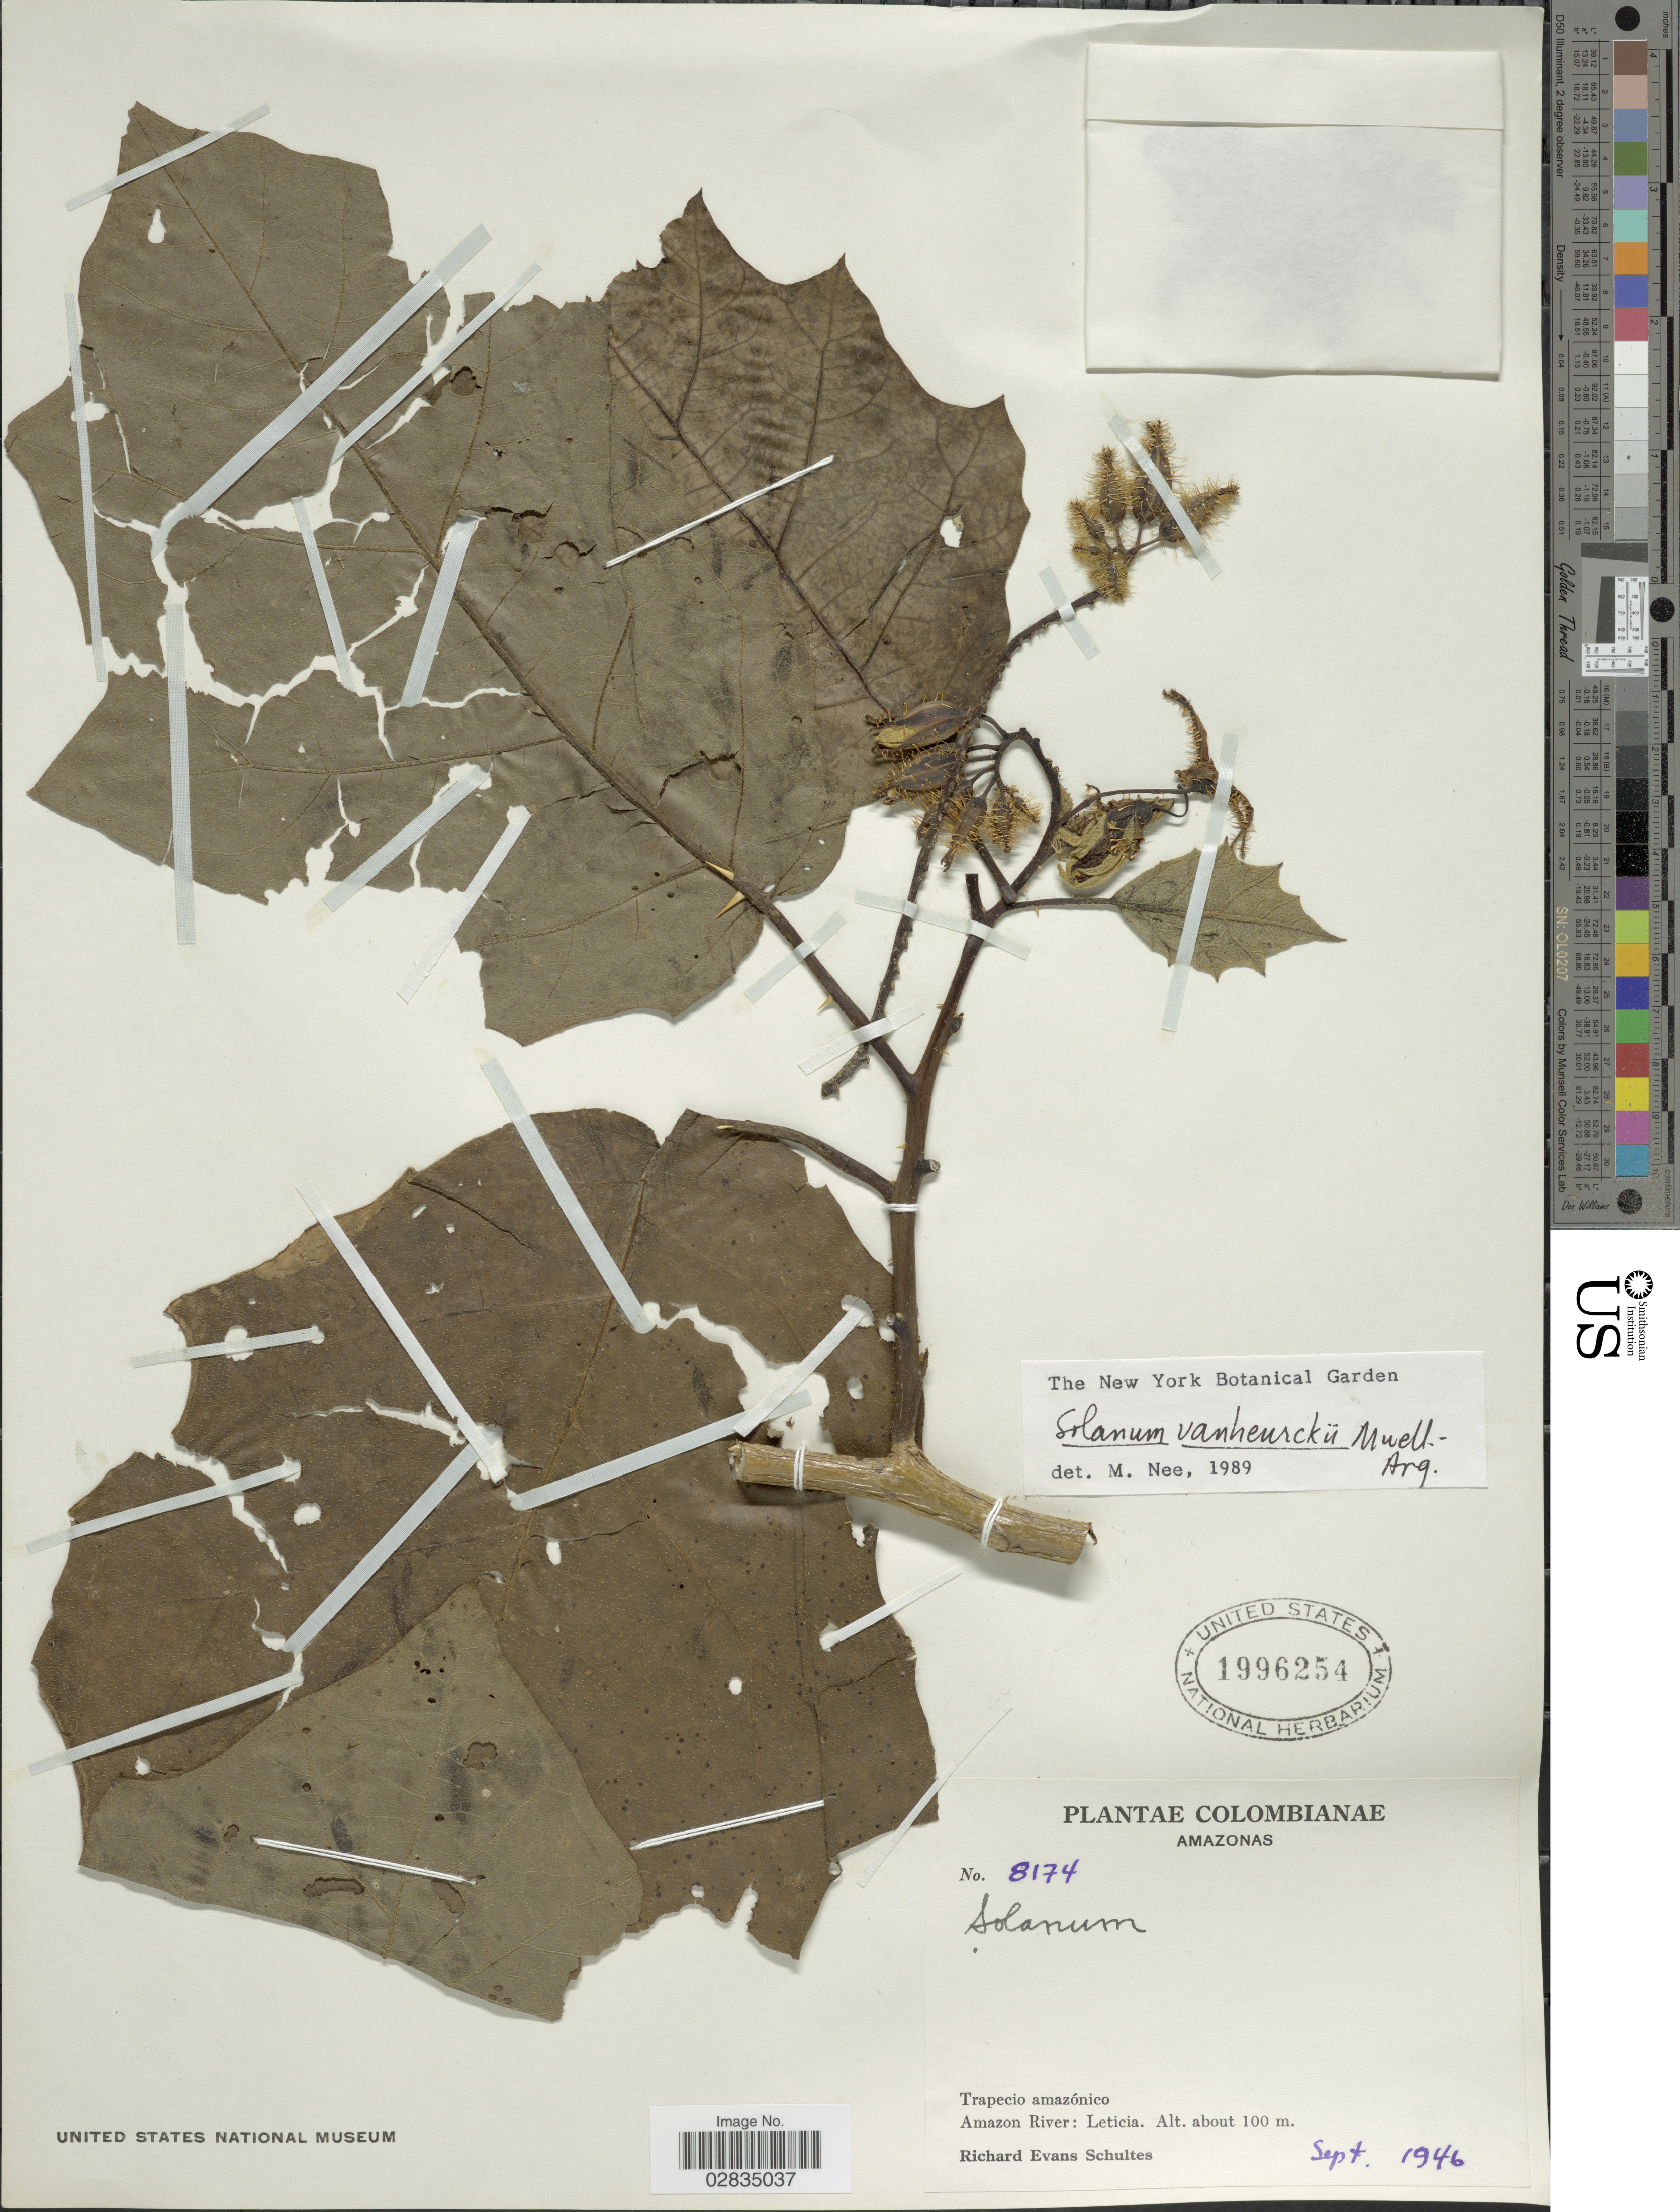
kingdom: Plantae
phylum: Tracheophyta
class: Magnoliopsida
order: Solanales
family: Solanaceae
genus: Solanum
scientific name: Solanum vanheurckii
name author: Müll. Arg.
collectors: R. E. Schultes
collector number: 8174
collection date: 1946-09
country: Colombia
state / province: Amazônas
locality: Trapecio amazónico, Amazon River: Leticia.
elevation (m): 100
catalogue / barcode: US 1996254